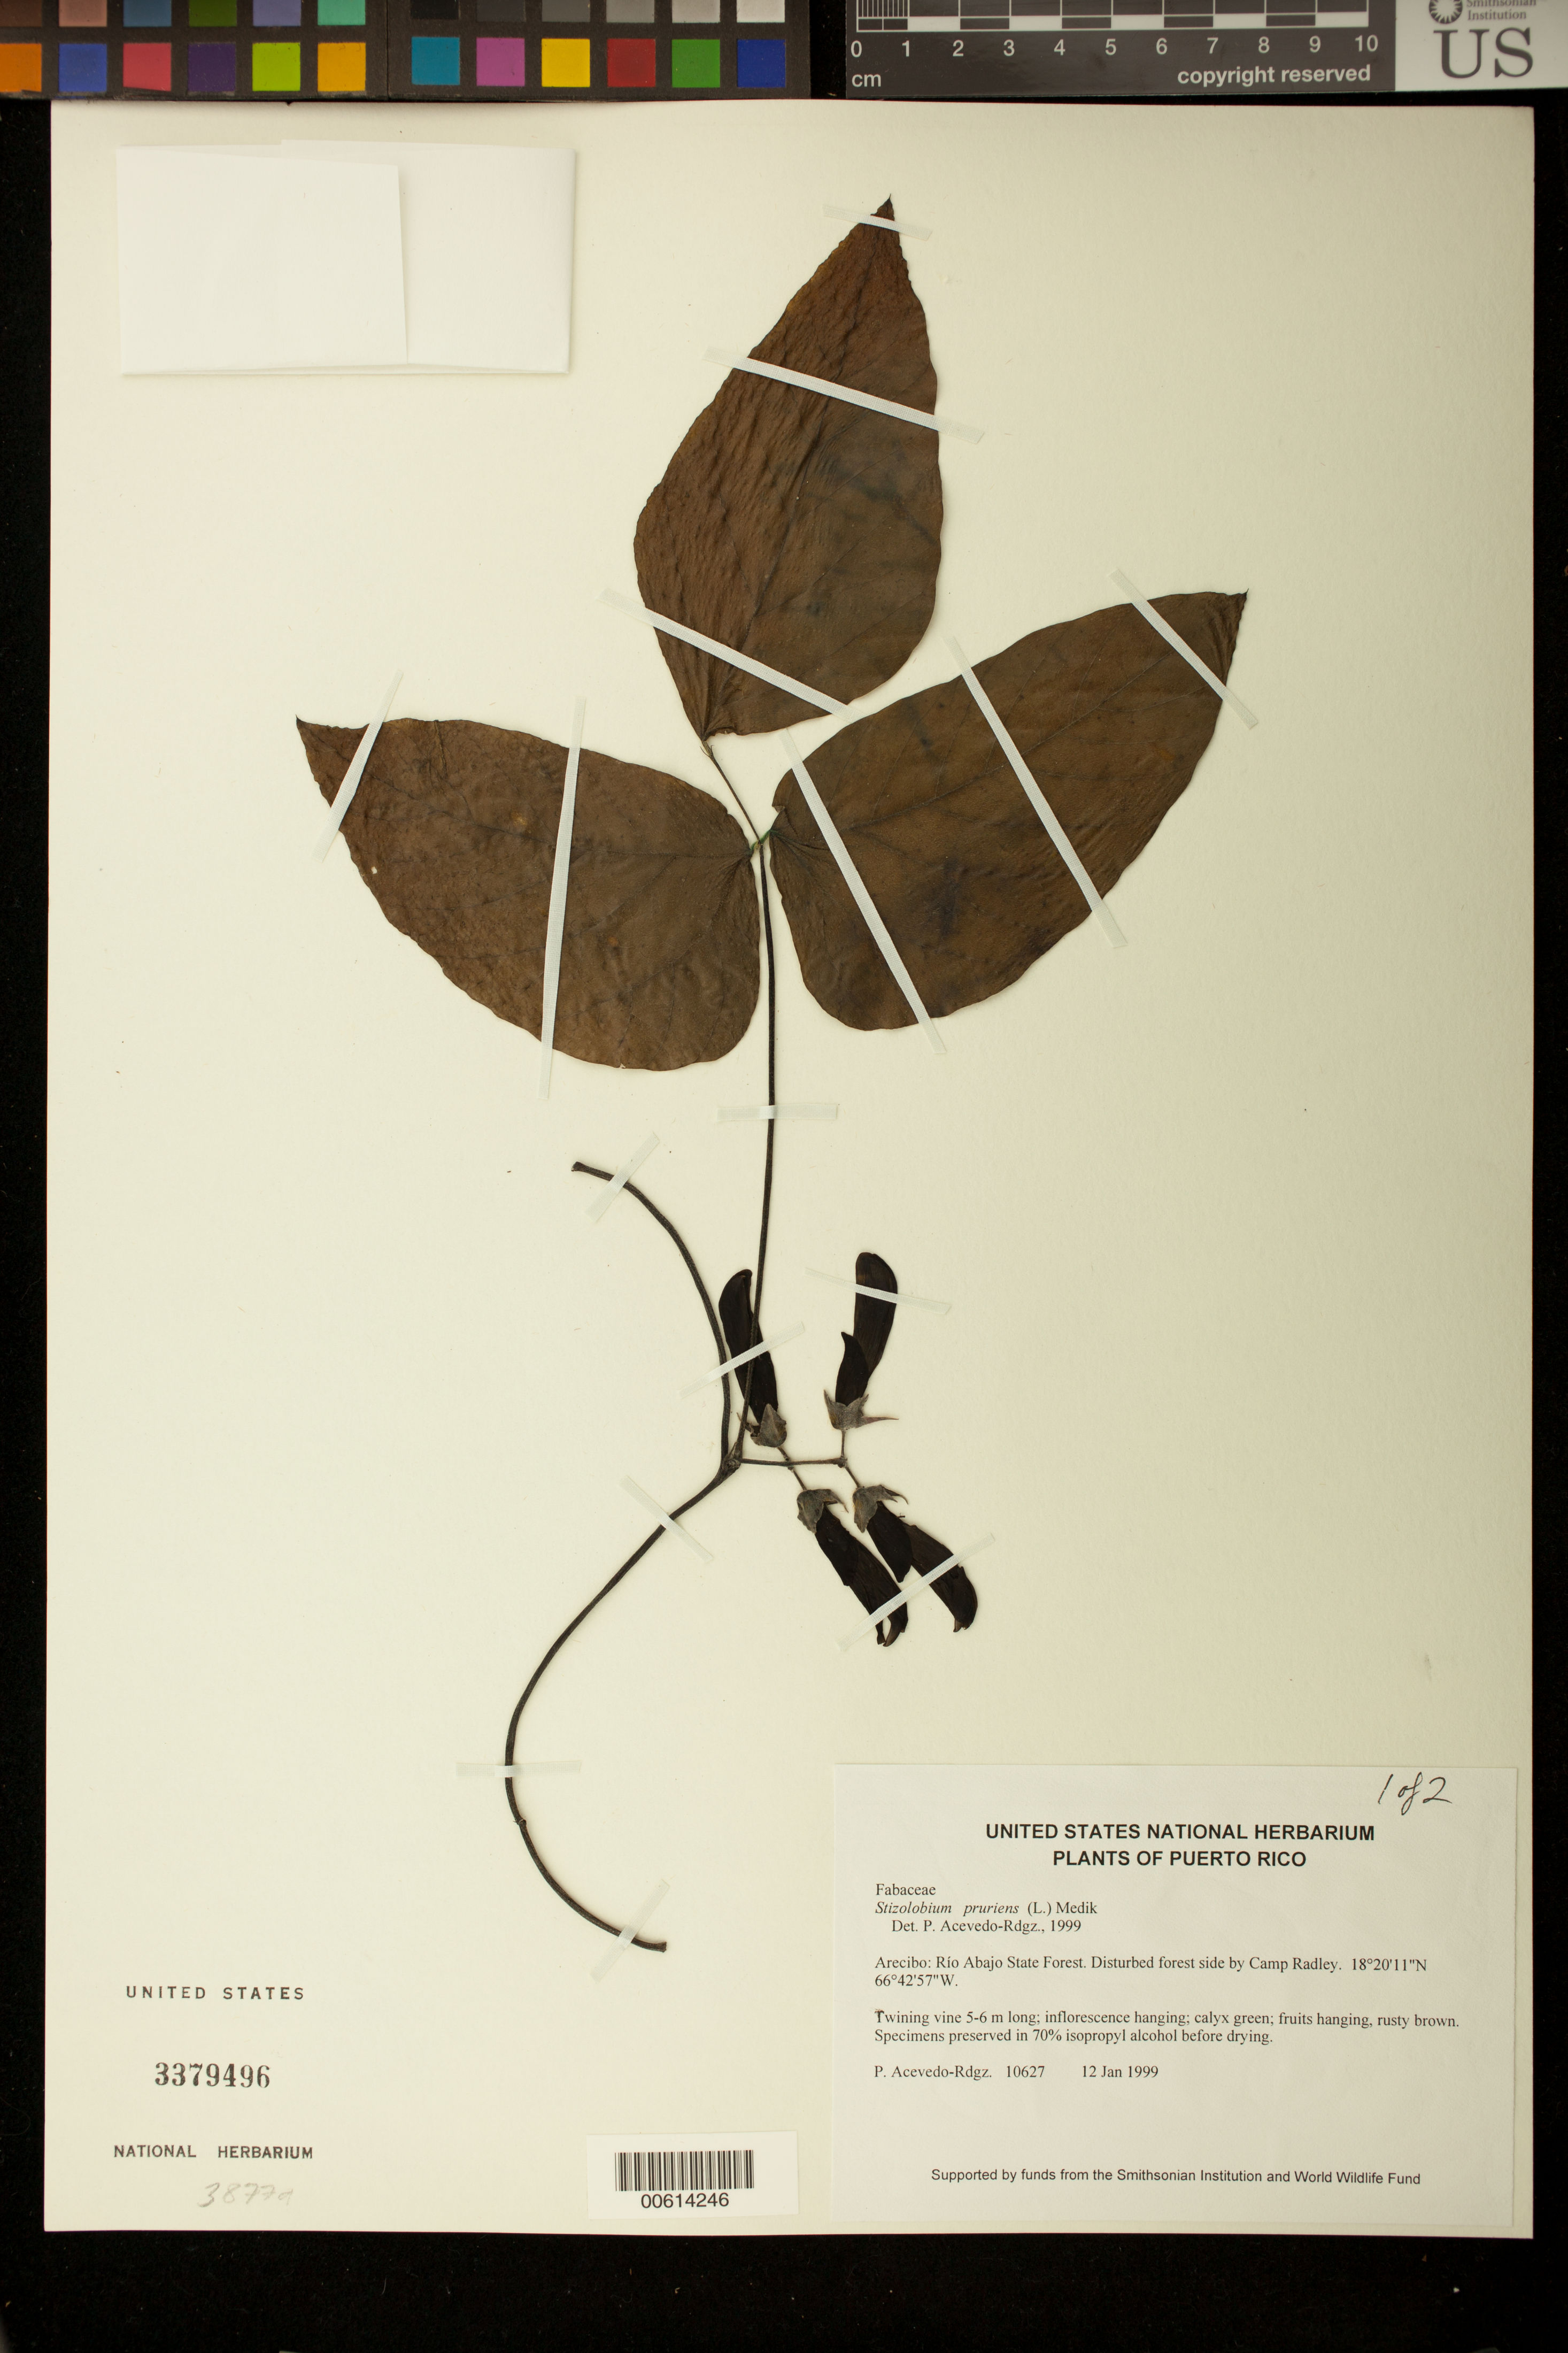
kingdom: Plantae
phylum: Tracheophyta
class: Magnoliopsida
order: Fabales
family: Fabaceae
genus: Mucuna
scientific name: Mucuna pruriens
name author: (L.) DC.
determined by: Acevedo-Rodríguez, P., (BOT), Smithsonian Institution - National Museum of Natural History (UNITED STATES)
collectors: P. Acevedo-Rodr.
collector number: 10627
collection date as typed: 12 Jan 1999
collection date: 1999-01-12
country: Puerto Rico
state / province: Arecibo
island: Puerto Rico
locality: Arecibo; Río Abajo State Forest. Disturbed forest side by Camp Radley.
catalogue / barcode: US 3379496